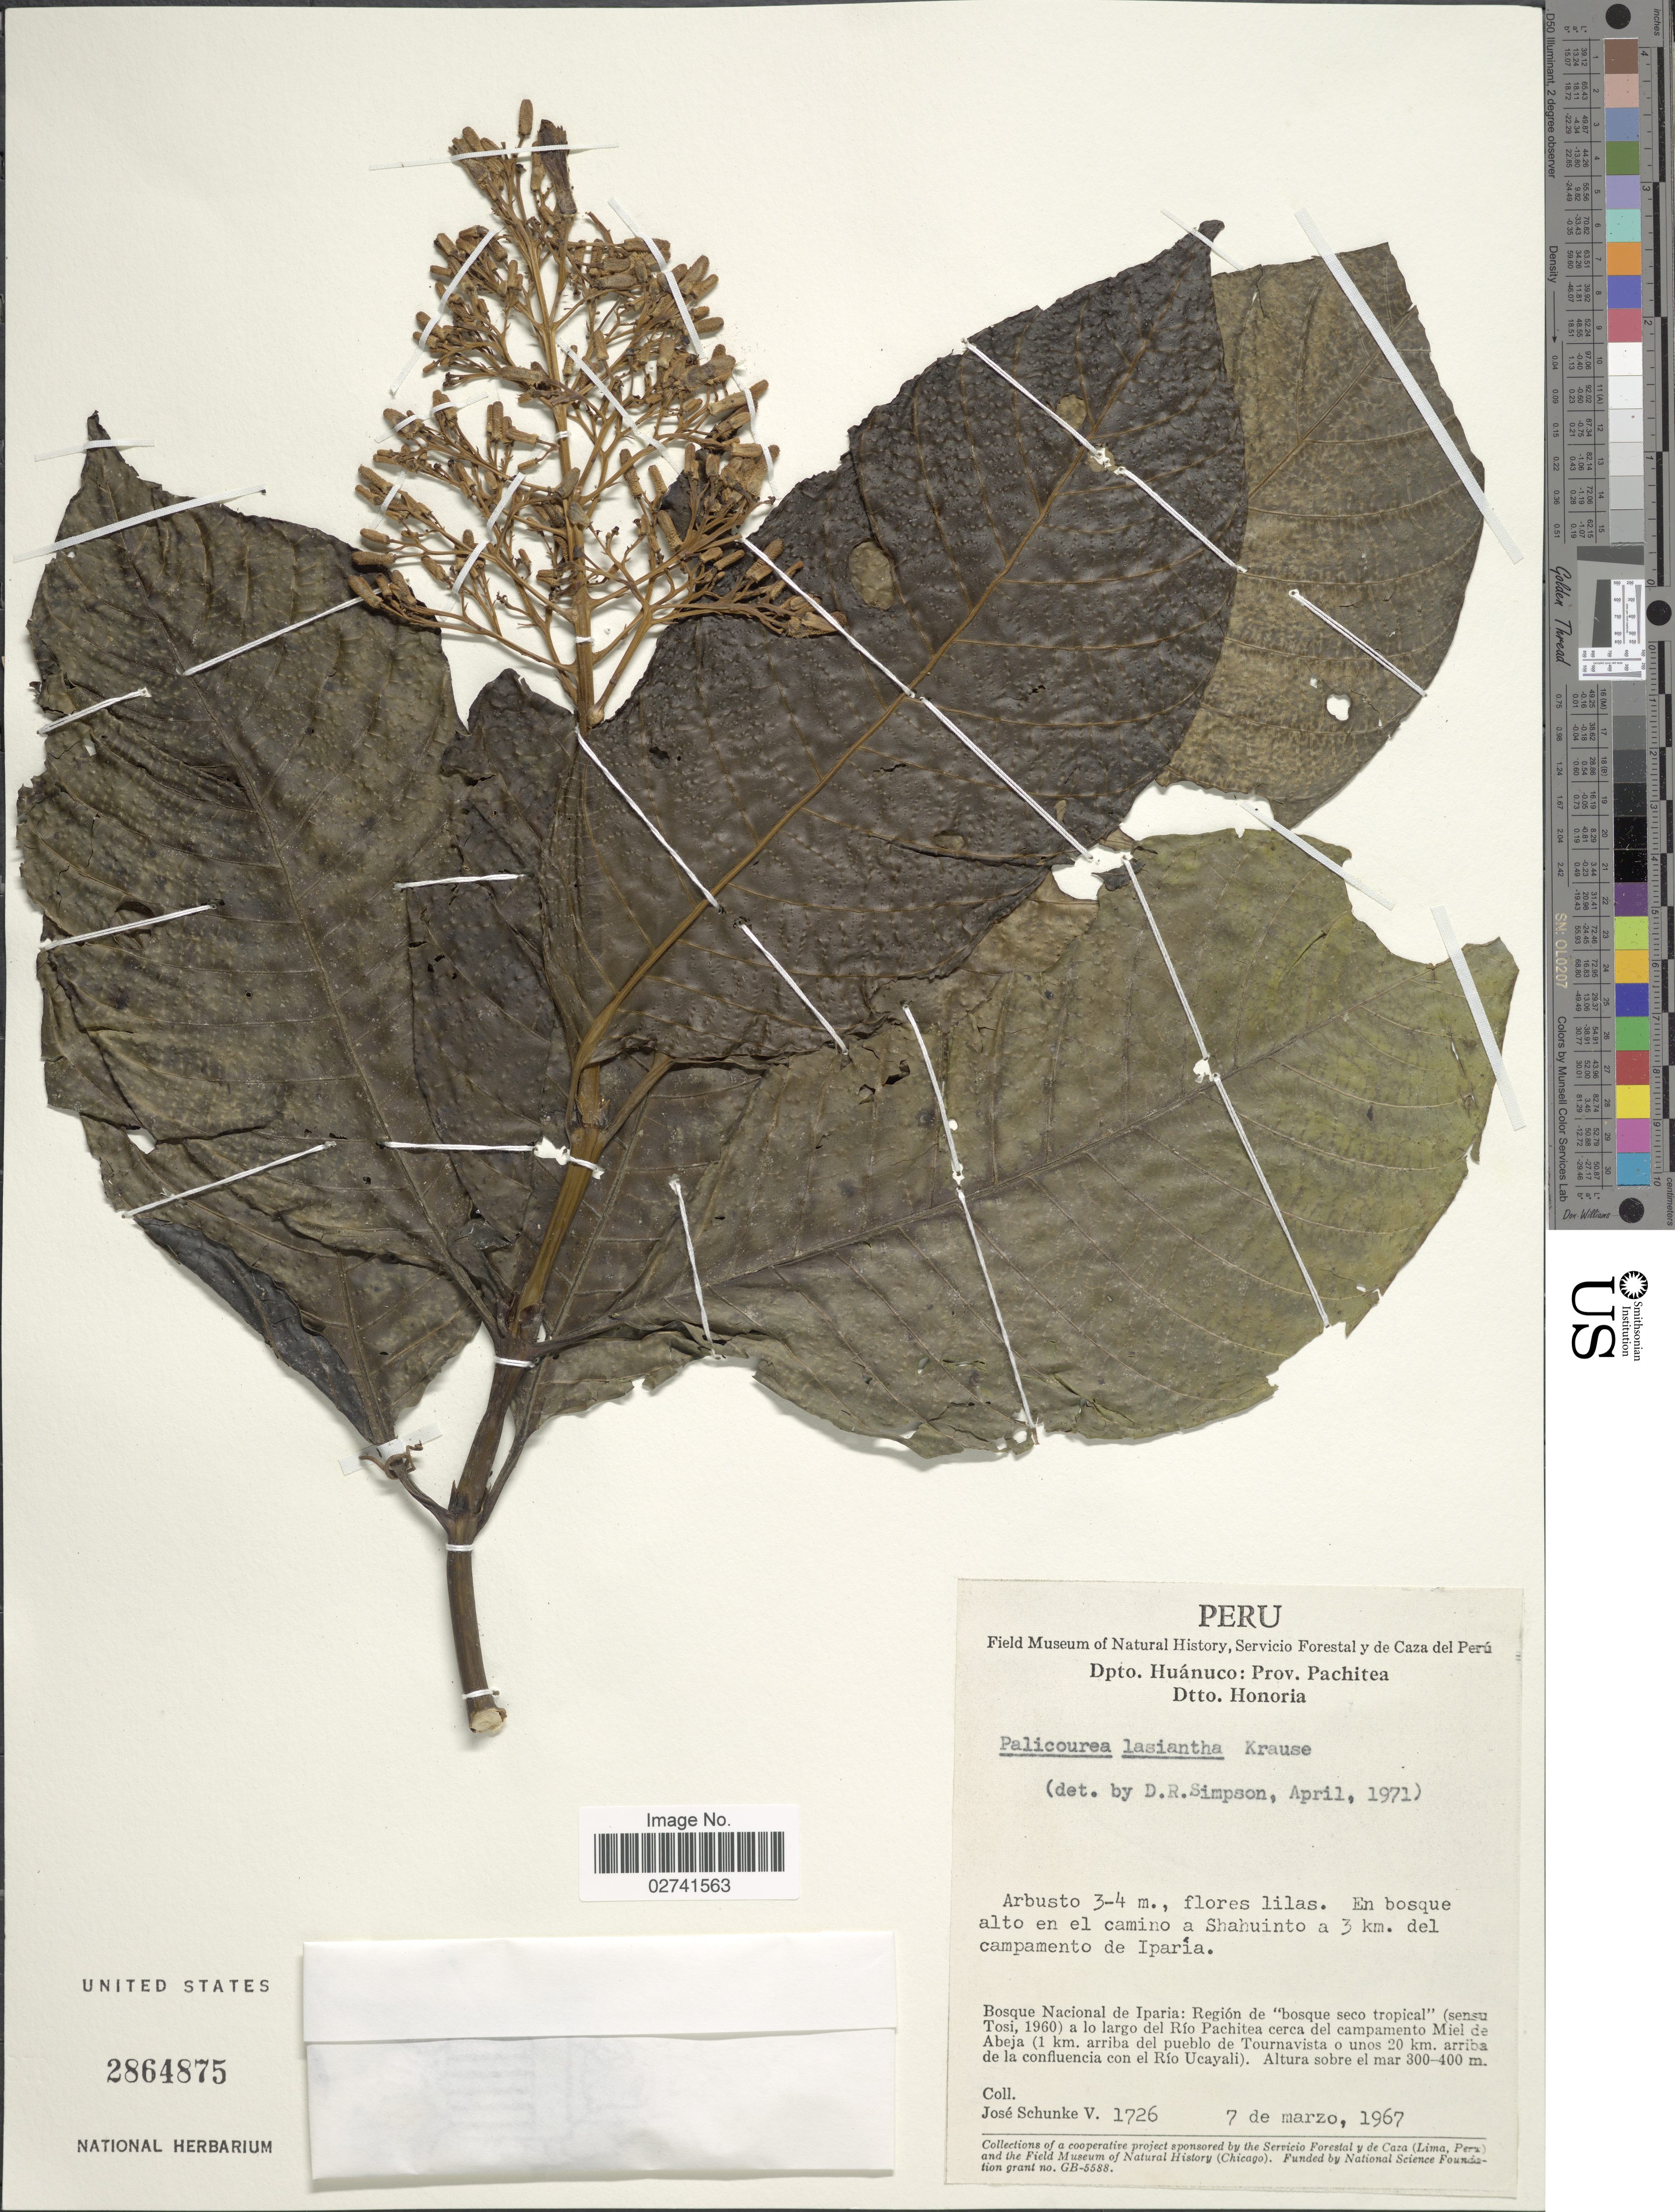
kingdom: Plantae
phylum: Tracheophyta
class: Magnoliopsida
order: Gentianales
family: Rubiaceae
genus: Palicourea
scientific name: Palicourea lasiantha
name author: Krause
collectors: J. Schunke Vigo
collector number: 1726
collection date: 1967-03-07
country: Peru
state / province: Huánuco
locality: Dpto. Huánuco: Prov. Pachitea Dtto. Honoria, Bosque Nacional de Iparia: Región de 'bosque seco tropical' (sensu Tosi, 1960) a lo largo del Río Pachitea cerca del campamento Miel de Abeja (1 km arriba del pueblo de Tournavista o unos 20 km arriba de la confluencia con el Río Ucayali) En bosque alto en el camino a Shahuinto a 3 km del campamento de Iparía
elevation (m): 300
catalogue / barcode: US 2864875